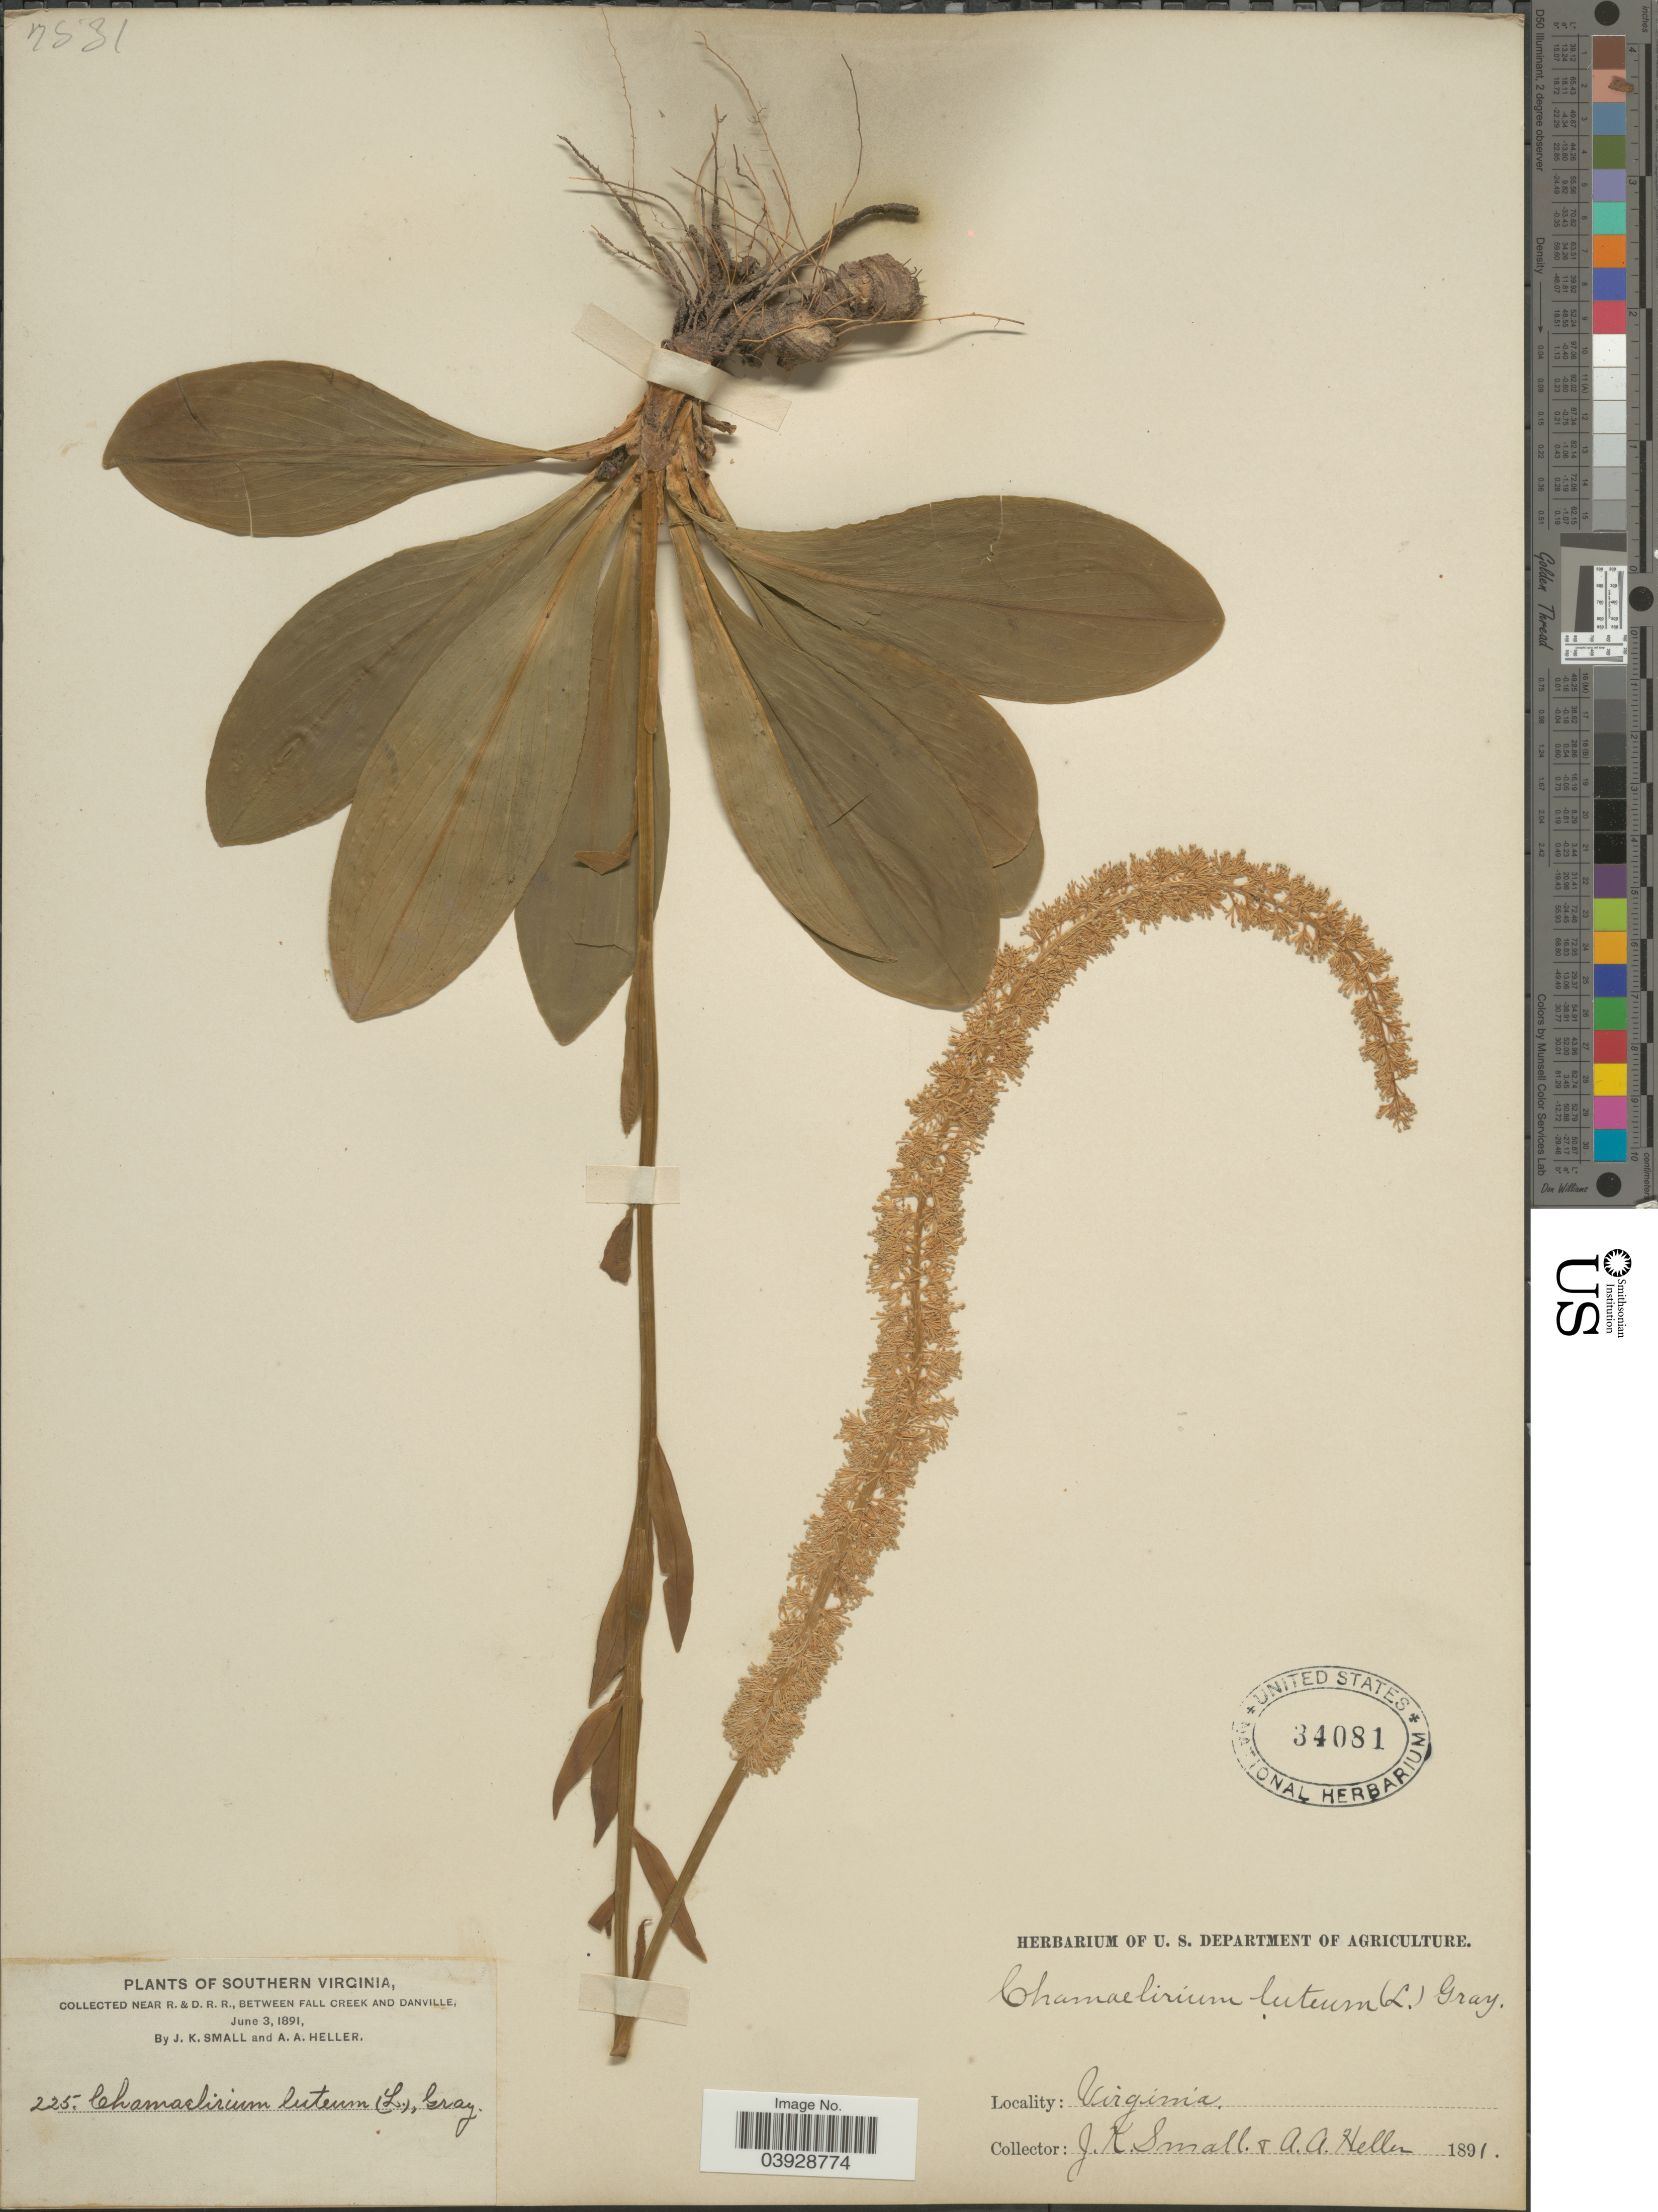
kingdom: Plantae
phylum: Tracheophyta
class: Liliopsida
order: Liliales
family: Melanthiaceae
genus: Chamaelirium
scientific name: Chamaelirium luteum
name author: (L.) A. Gray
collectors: J. K. Small & A. A. Heller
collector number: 225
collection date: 1891-06-03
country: United States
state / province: Virginia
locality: Southern Virginia, near R. & D.R.R., between Fall Creek and Danville.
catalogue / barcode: US 34081